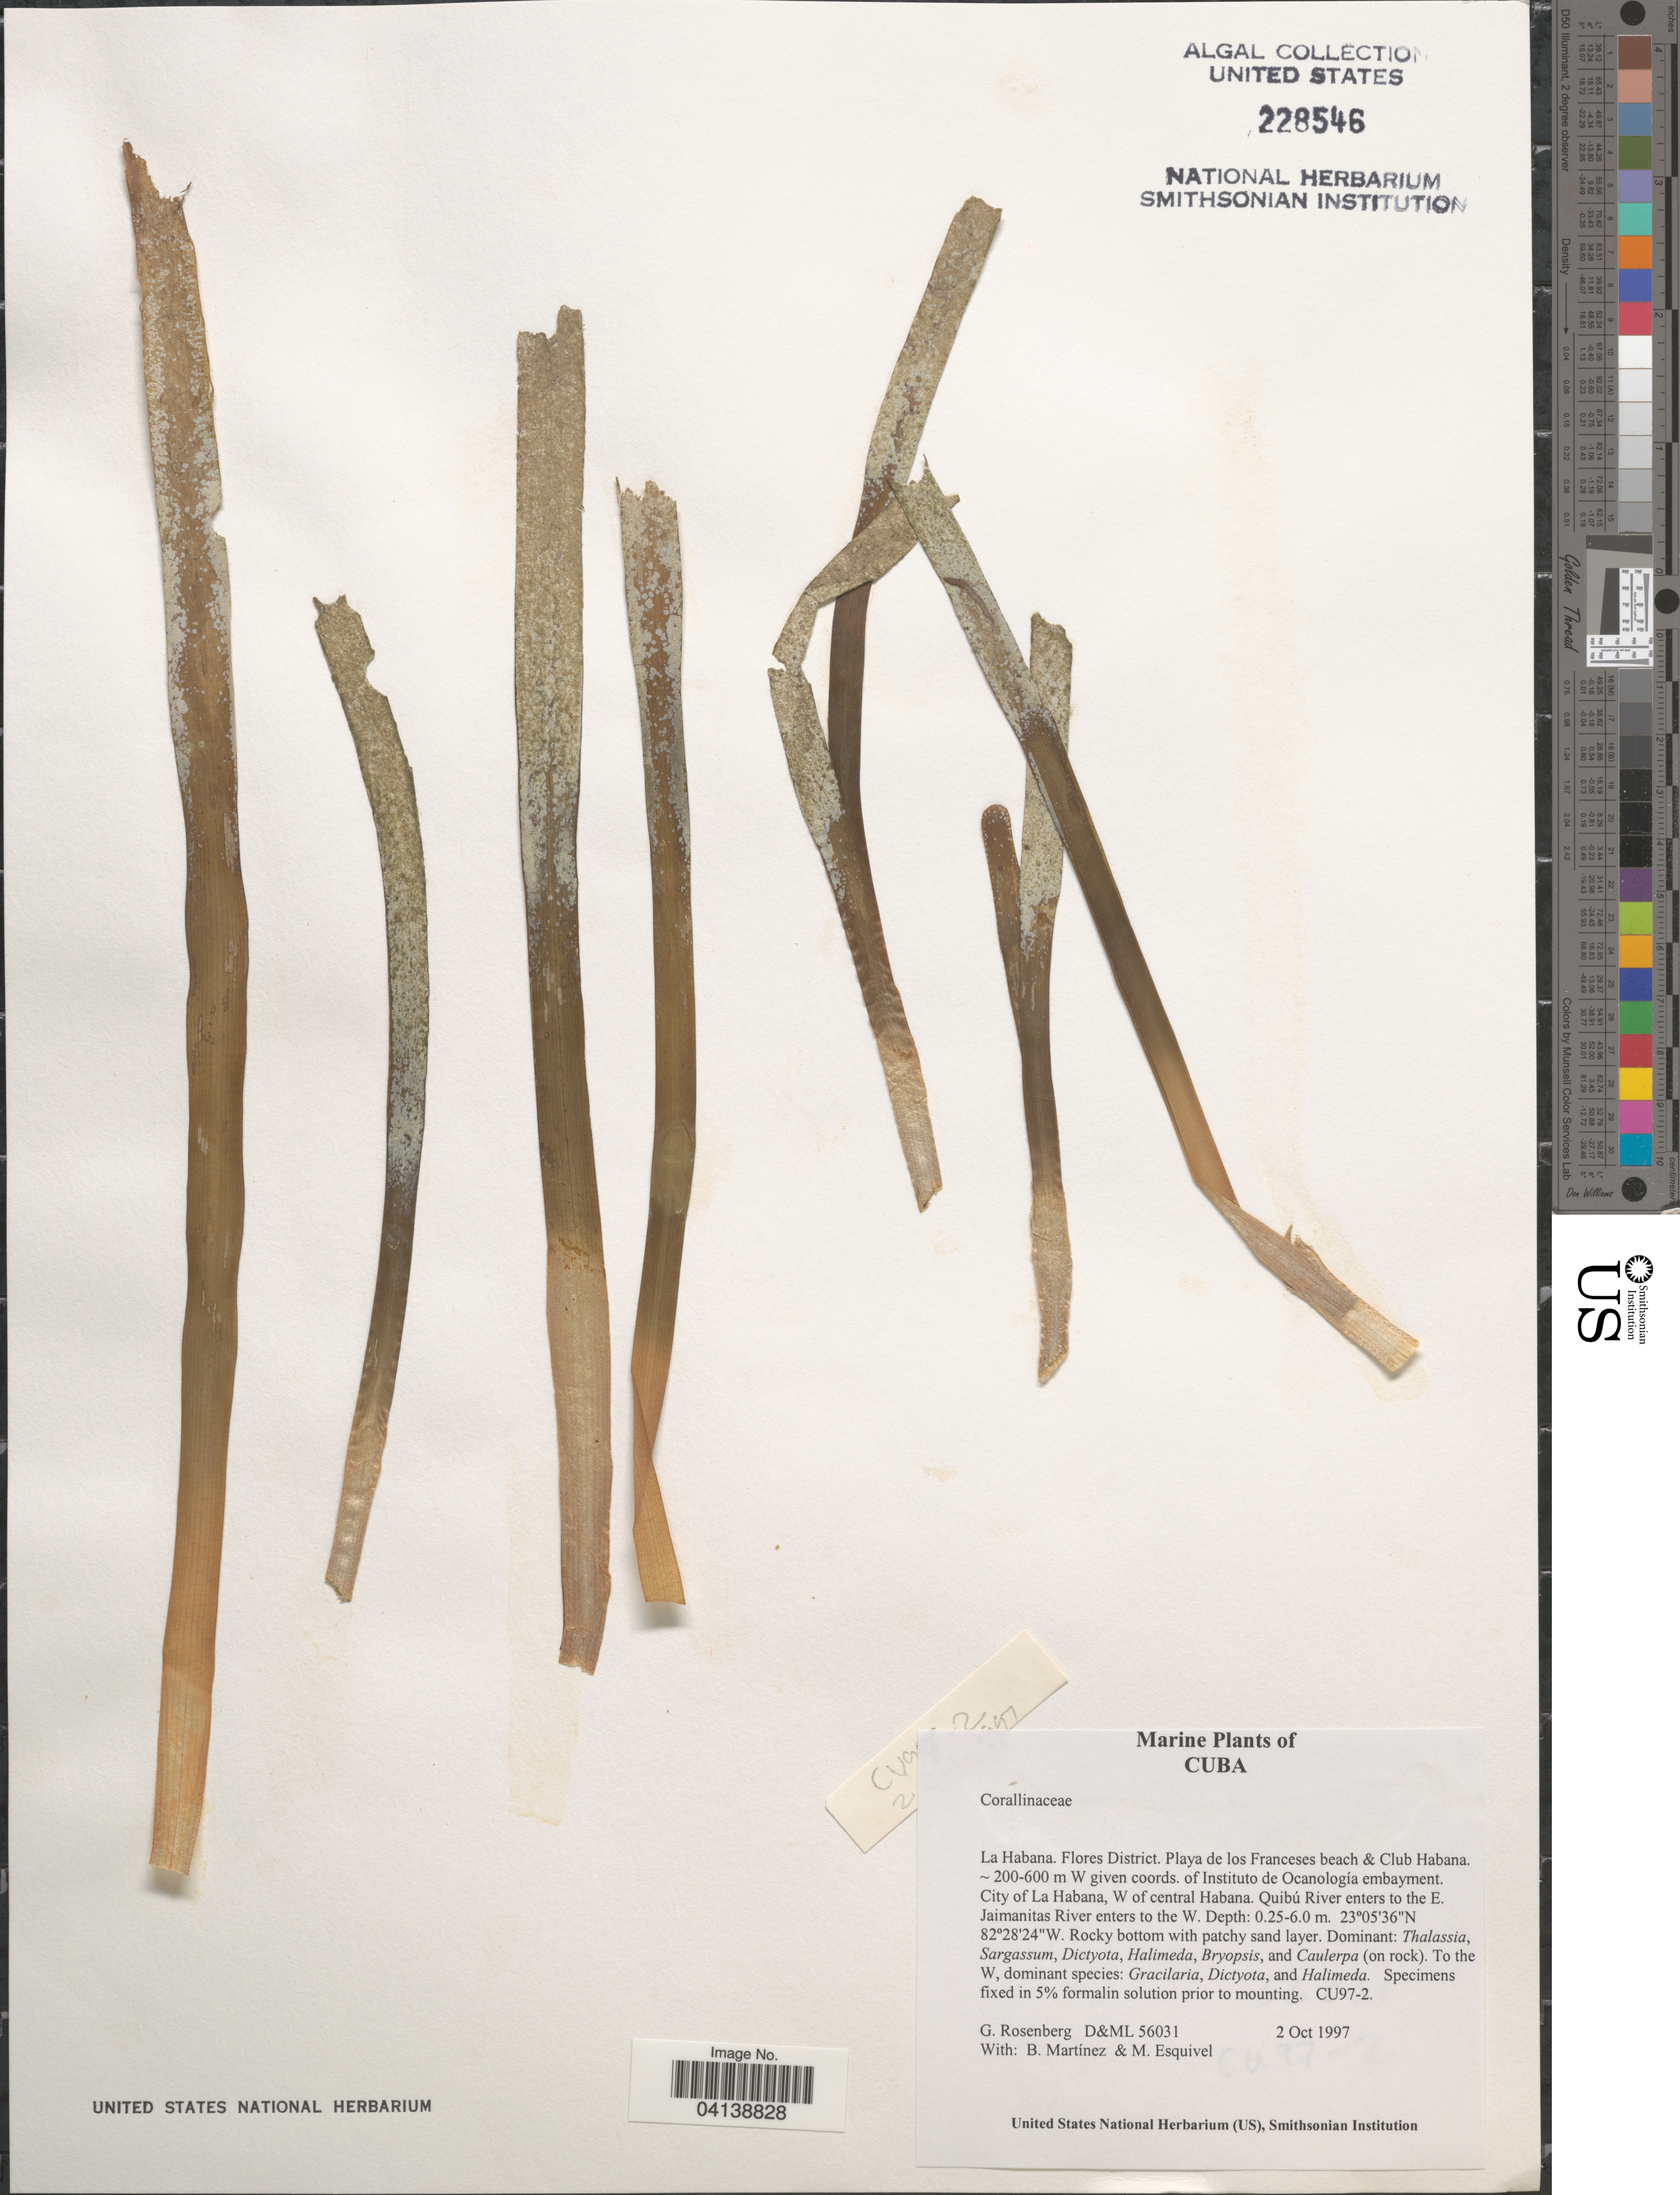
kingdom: Plantae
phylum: Rhodophyta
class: Florideophyceae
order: Corallinales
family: Corallinaceae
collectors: G. Rosenberg, B. Martinez & M. Esquivel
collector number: D&ML56031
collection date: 1997-10-02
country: Cuba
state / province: La Habana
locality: Flores District. Playa de los Franceses beach & Club Habana. W given coords. of Instituto de Oceanología embayment. City of La Habana, W of central Havana. Quibú River enters to the E. Jaimanitas River enters to the W.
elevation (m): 200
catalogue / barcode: US 228546